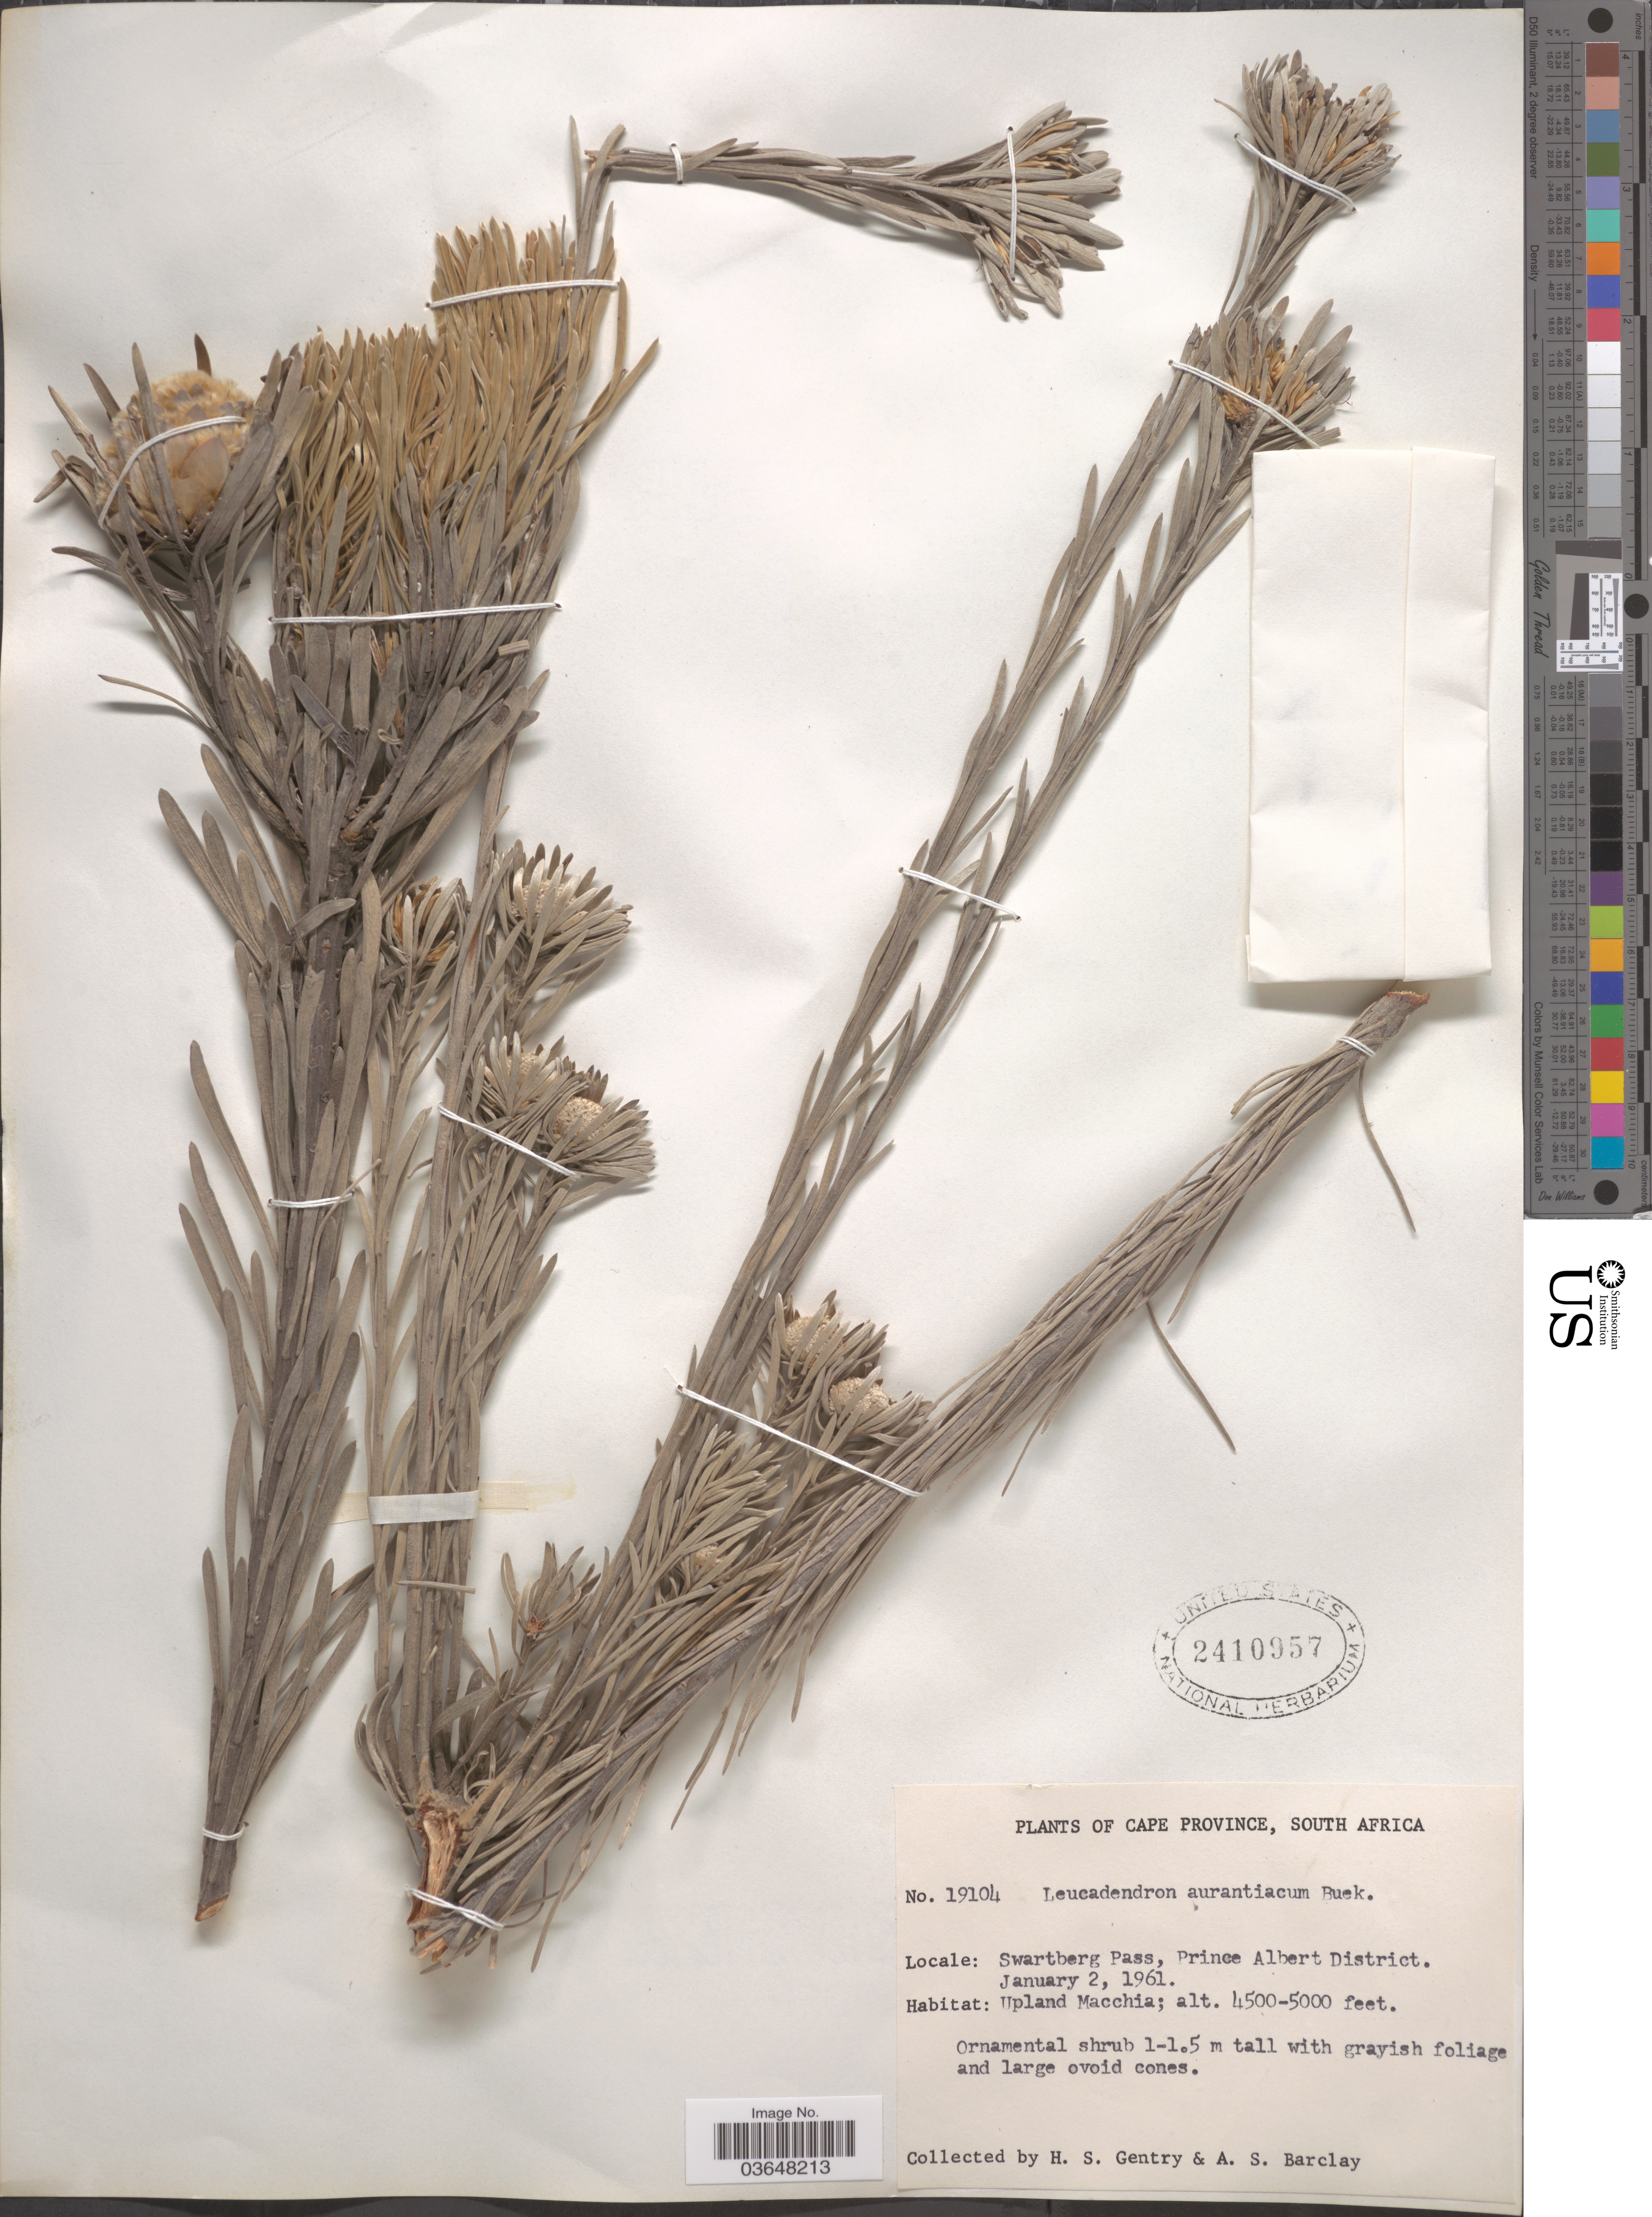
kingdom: Plantae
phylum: Tracheophyta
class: Magnoliopsida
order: Proteales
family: Proteaceae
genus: Leucadendron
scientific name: Leucadendron album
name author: Fourc.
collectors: H. S. Gentry & A. S. Barclay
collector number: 19104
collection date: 1961-01-02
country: South Africa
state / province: Western Cape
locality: Swartberg Pass, Prince Albert District.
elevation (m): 1372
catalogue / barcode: US 2410957